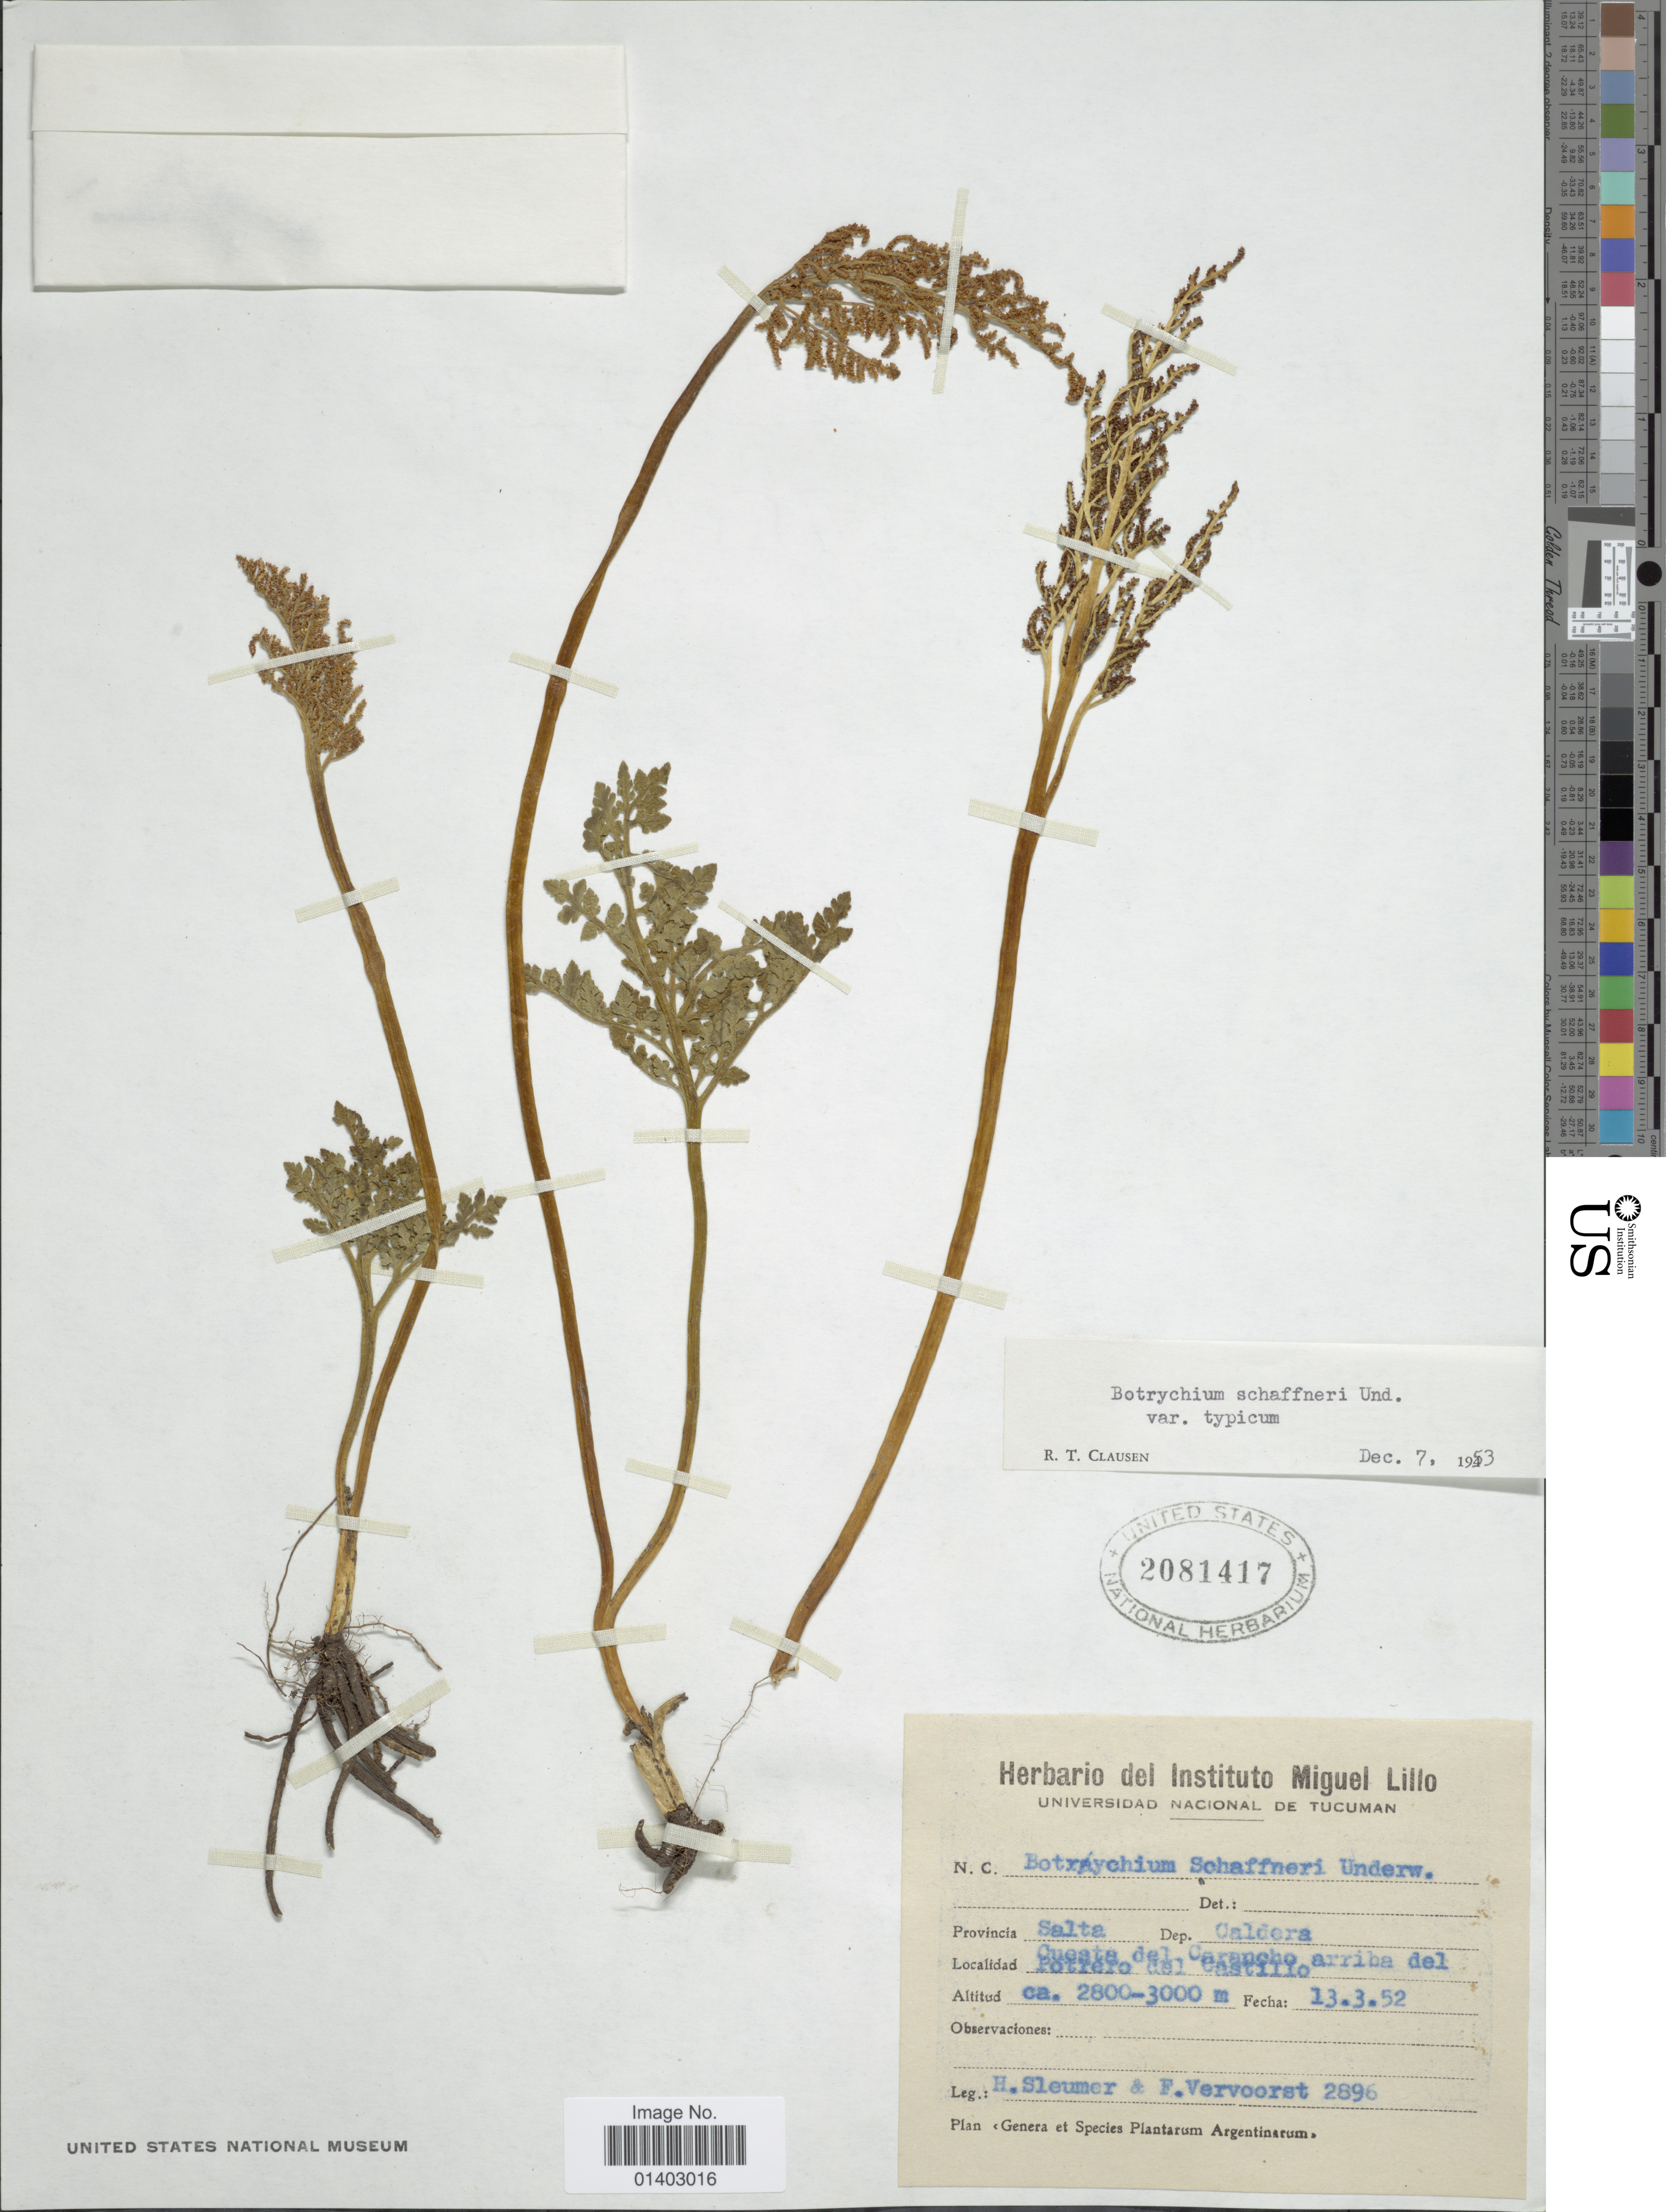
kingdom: Plantae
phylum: Tracheophyta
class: Polypodiopsida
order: Ophioglossales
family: Ophioglossaceae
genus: Botrychium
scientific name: Botrychium schaffneri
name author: Underw.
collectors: H. O. Sleumer & F. Vervoorst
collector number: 2896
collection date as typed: Transcribed d/m/y: 13/3/52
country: Argentina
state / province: Salta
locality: Dep Caldera, Cuesta del Carancho arriba del Potrero del Castillo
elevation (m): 2800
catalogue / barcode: US 2081417